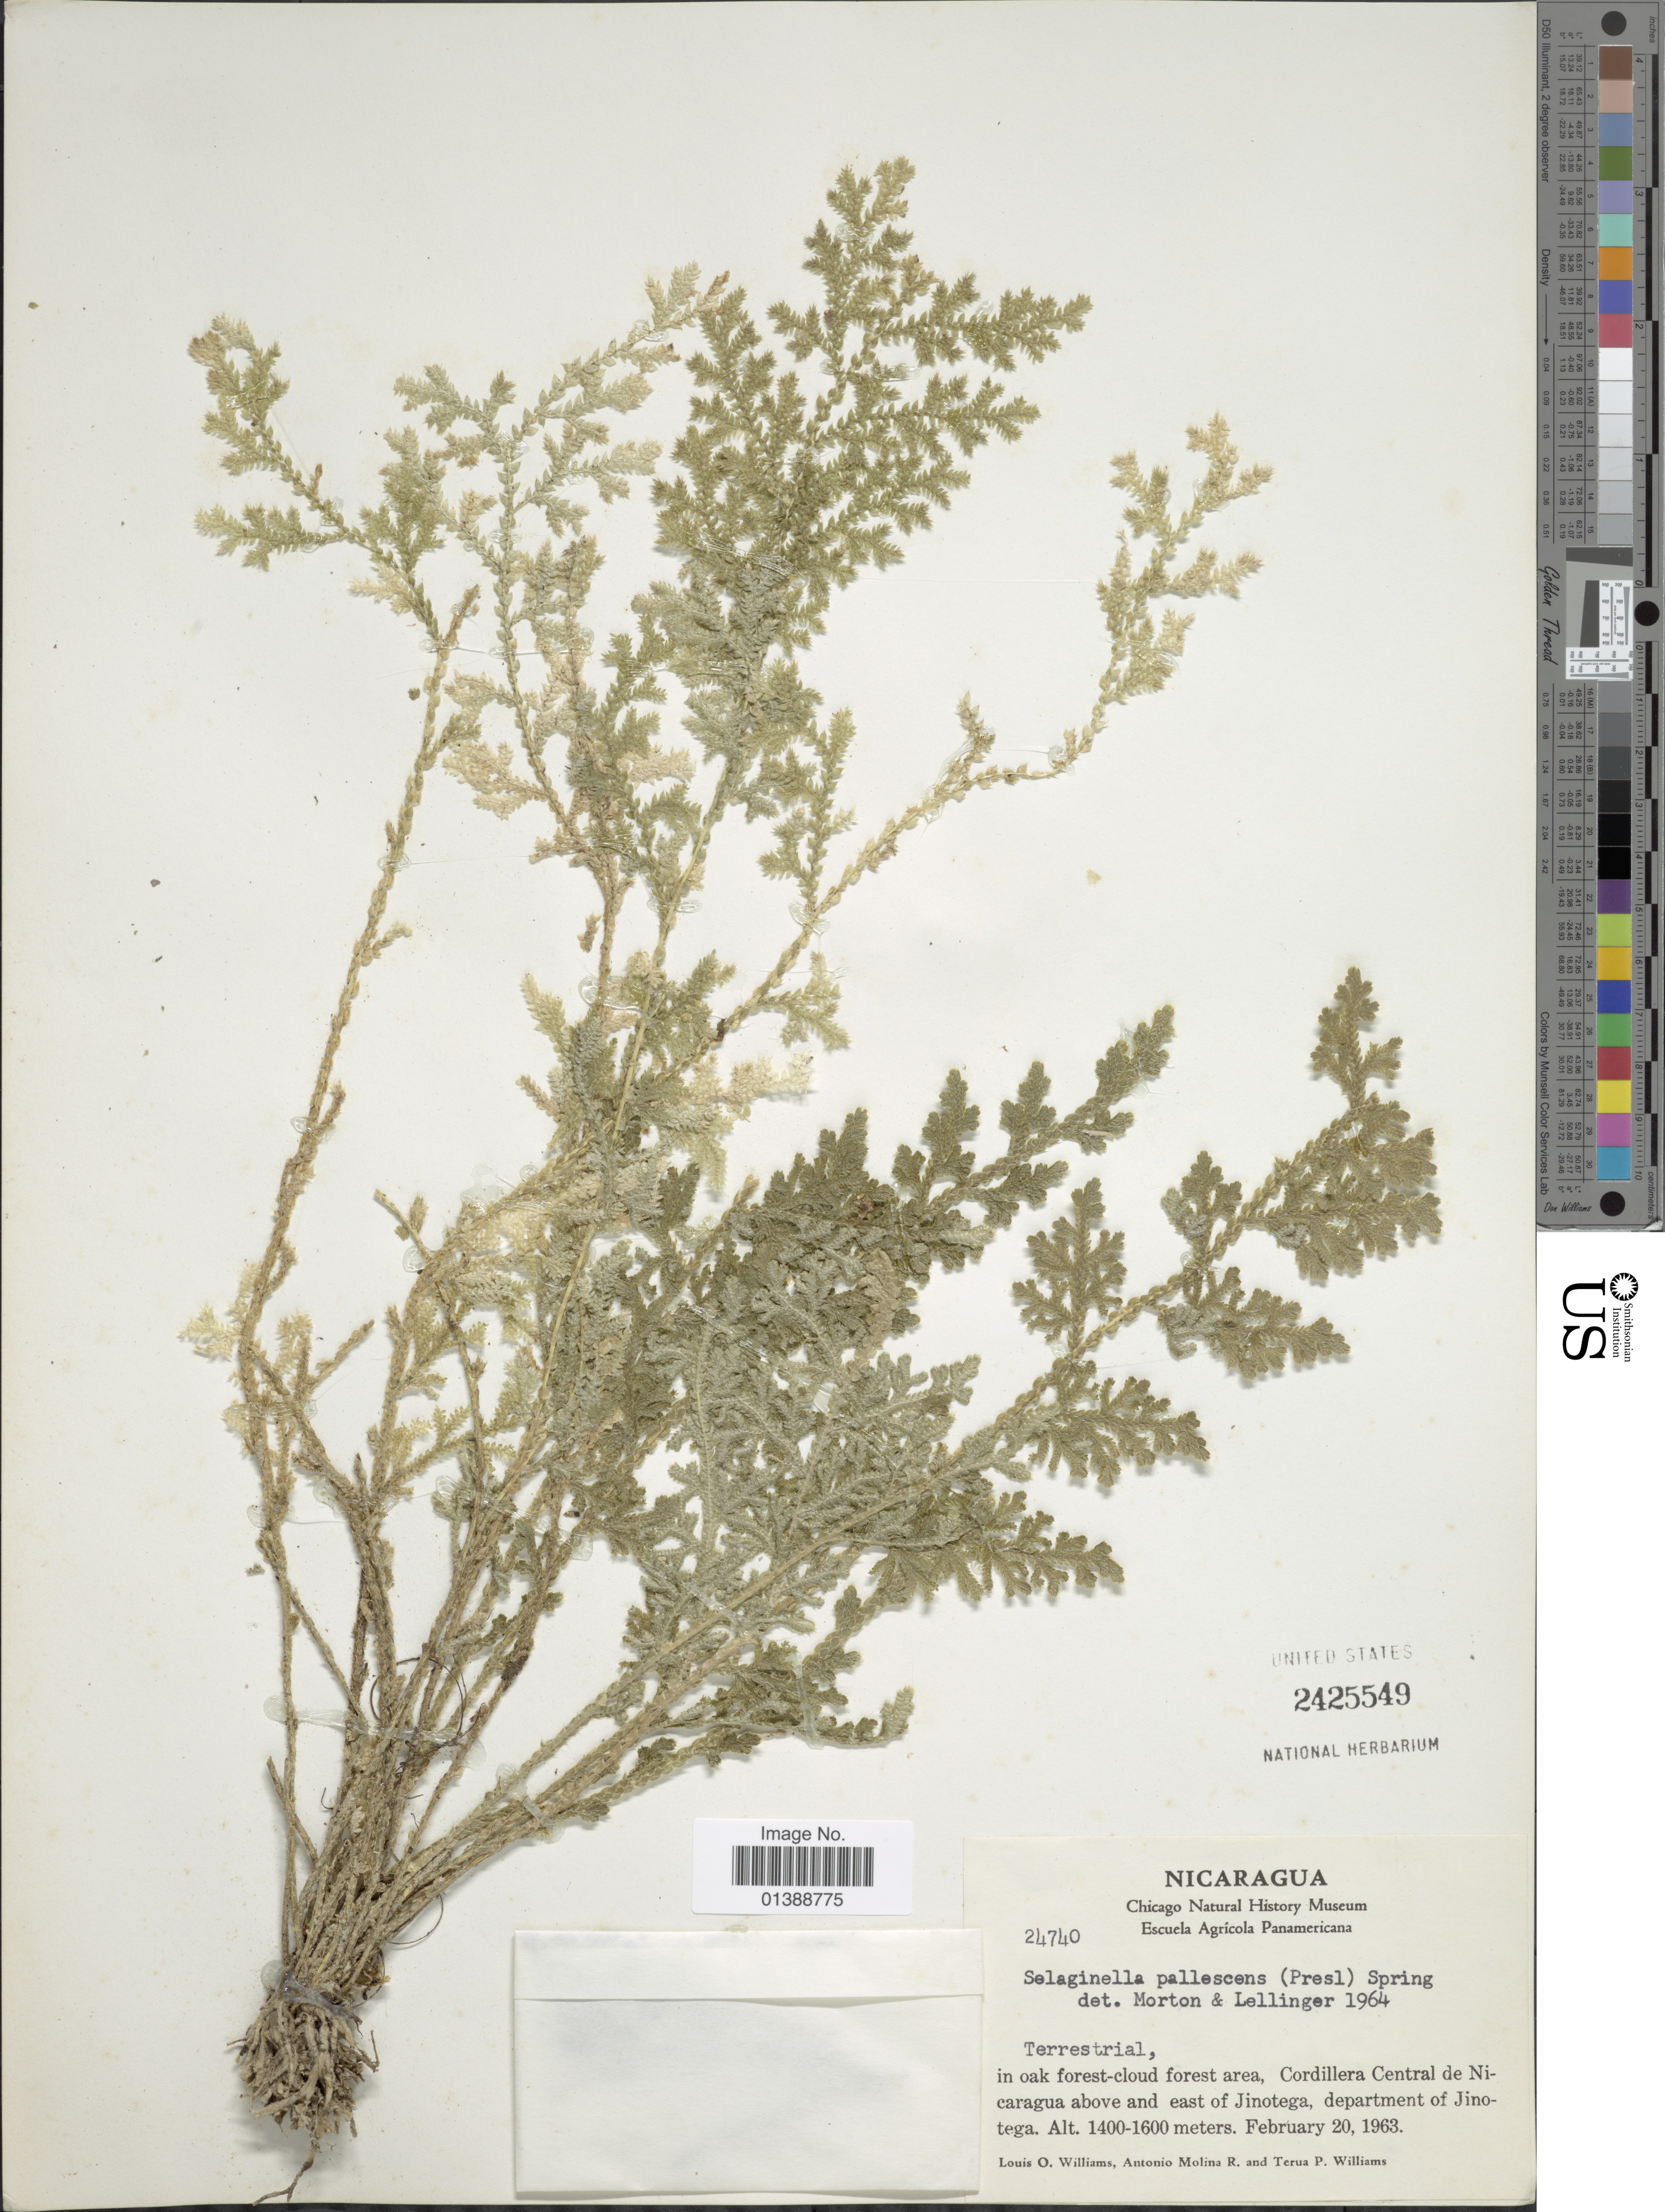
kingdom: Plantae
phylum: Tracheophyta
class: Lycopodiopsida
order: Selaginellales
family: Selaginellaceae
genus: Selaginella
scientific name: Selaginella pallescens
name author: (C. Presl) Spring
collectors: L. O. Williams, A. Molina R. & T. P. Williams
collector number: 24740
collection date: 1963-02-20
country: Nicaragua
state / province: Jinotega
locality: In oak forest-cloud forest area, Cordillera Central de Nicaragua above and east of Jinotega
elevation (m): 1400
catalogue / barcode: US 2425549